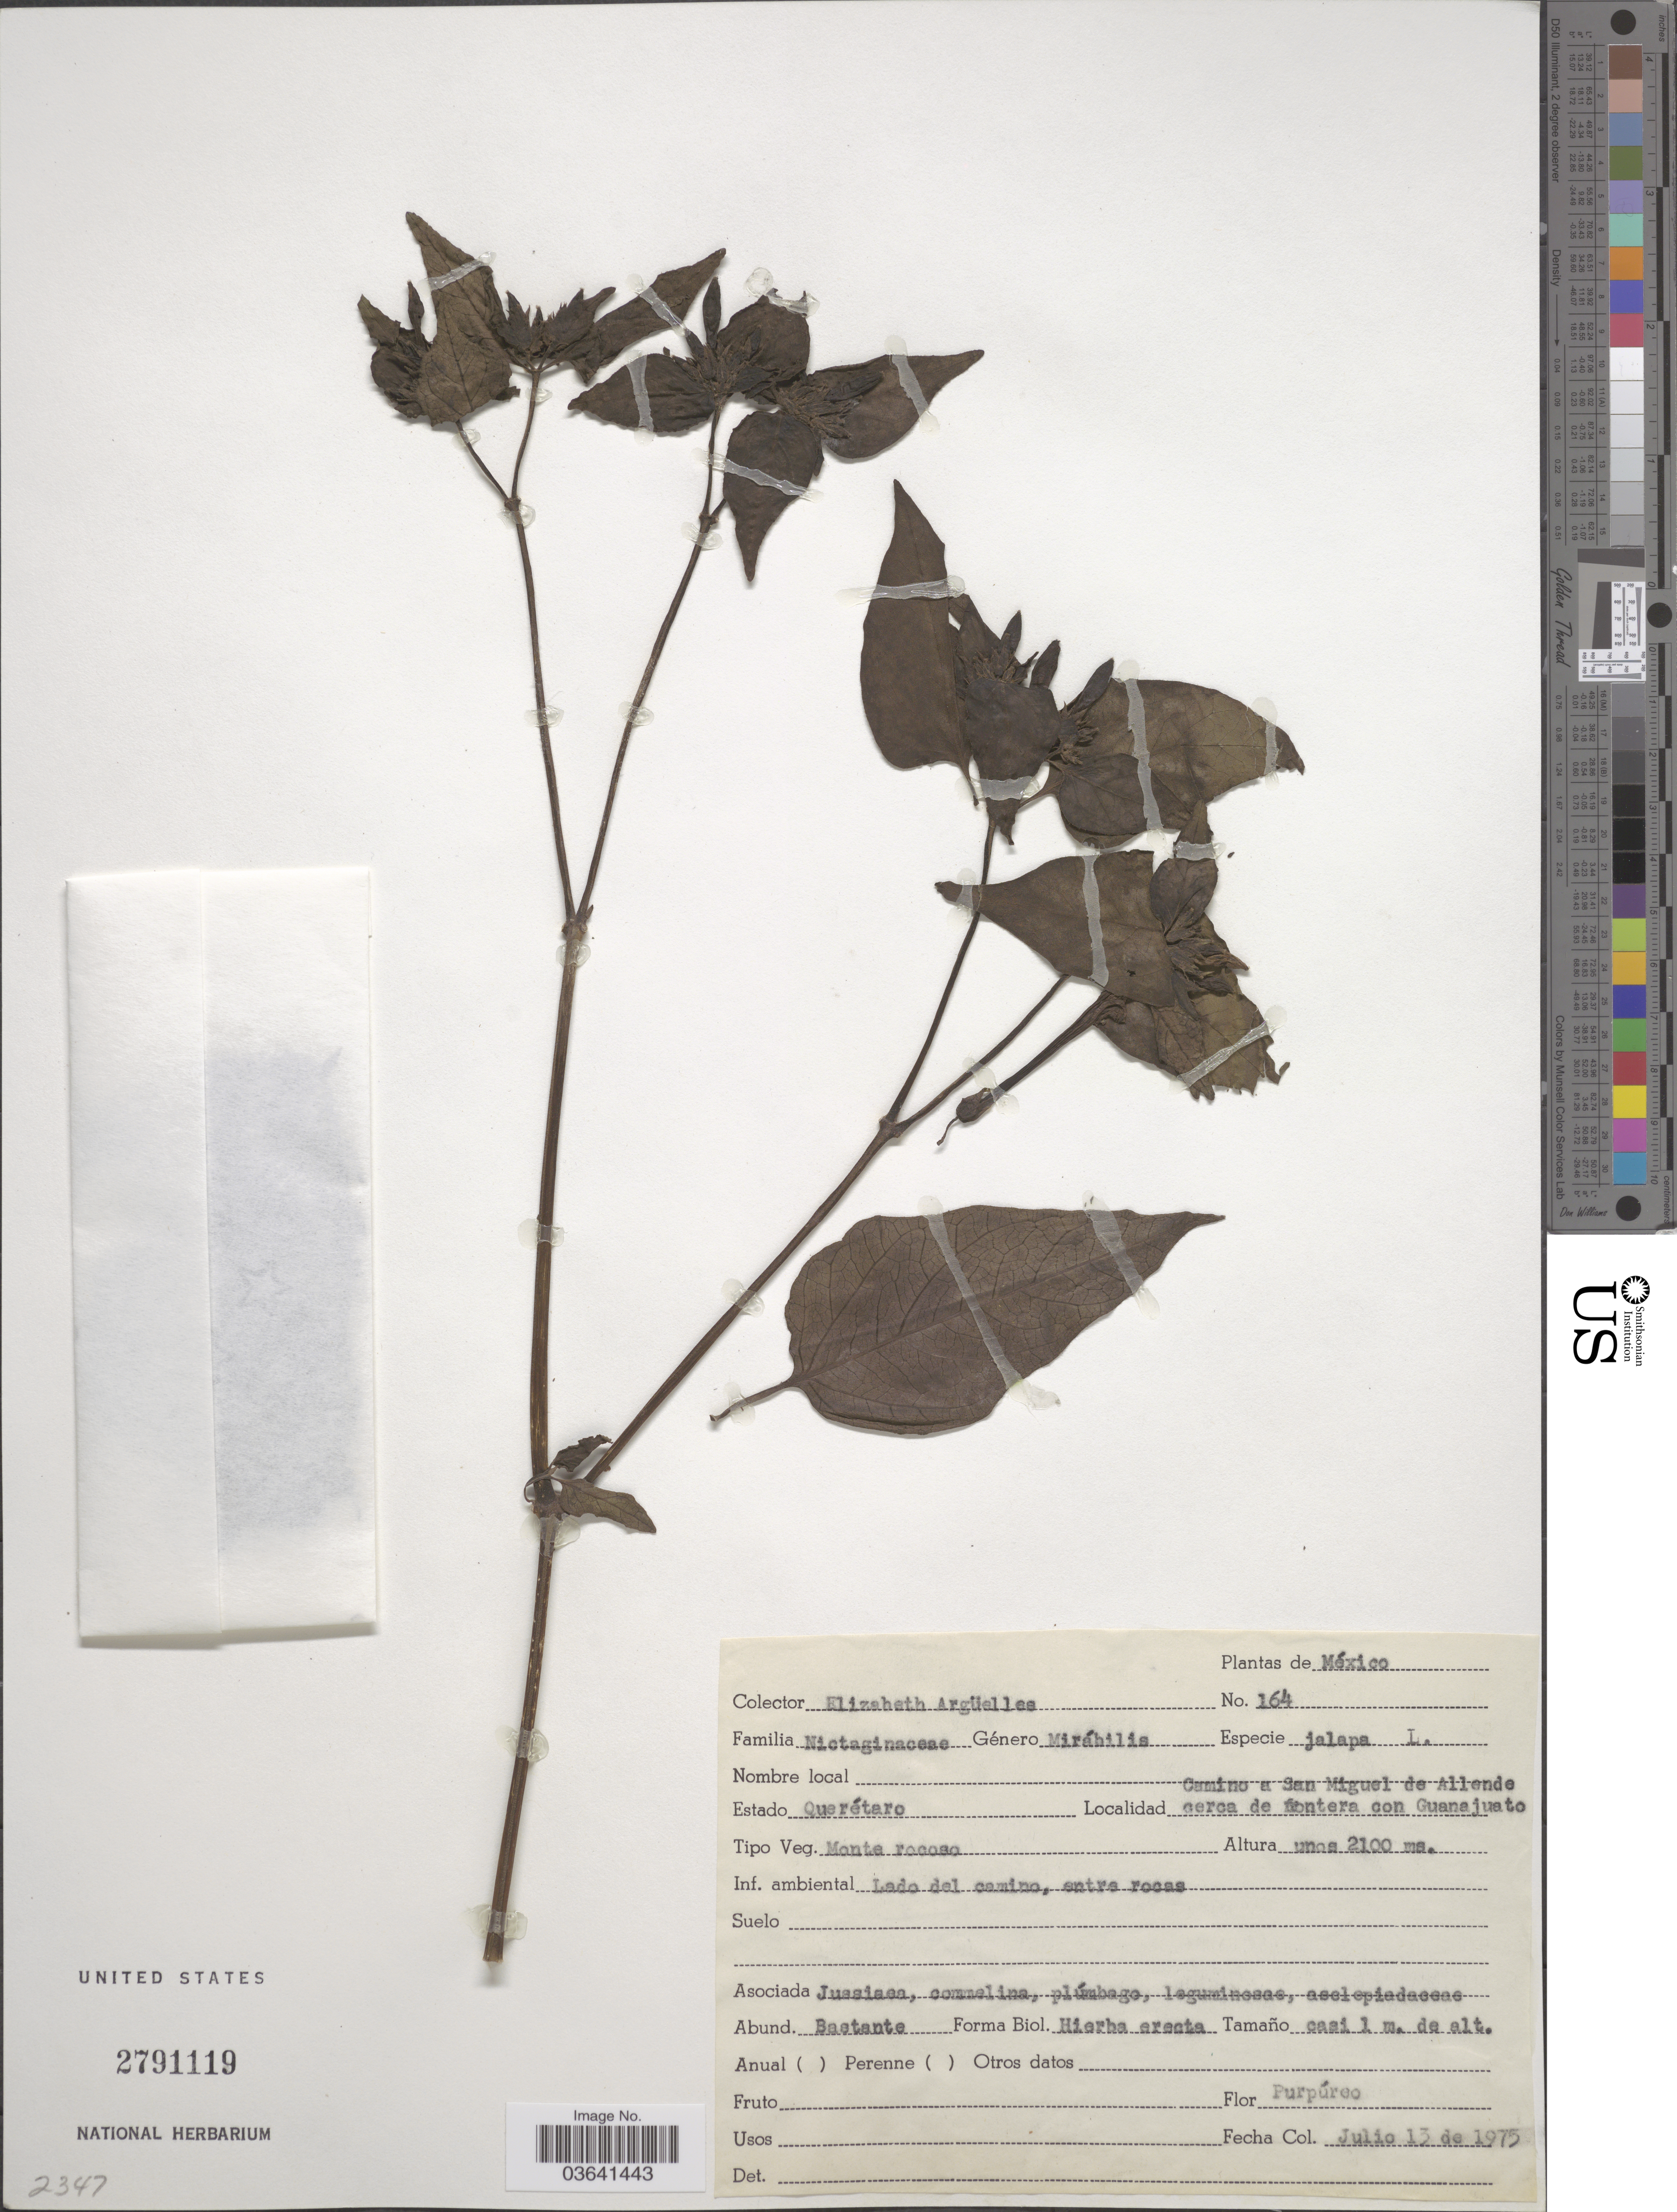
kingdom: Plantae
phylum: Tracheophyta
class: Magnoliopsida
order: Caryophyllales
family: Nyctaginaceae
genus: Mirabilis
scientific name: Mirabilis jalapa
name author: L.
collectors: E. Argüelles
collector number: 164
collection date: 1975-07-13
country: Mexico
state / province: Querétaro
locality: Camino a San Miguel de Allende cerca de montera con Guanajuato.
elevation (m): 2100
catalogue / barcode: US 2791119